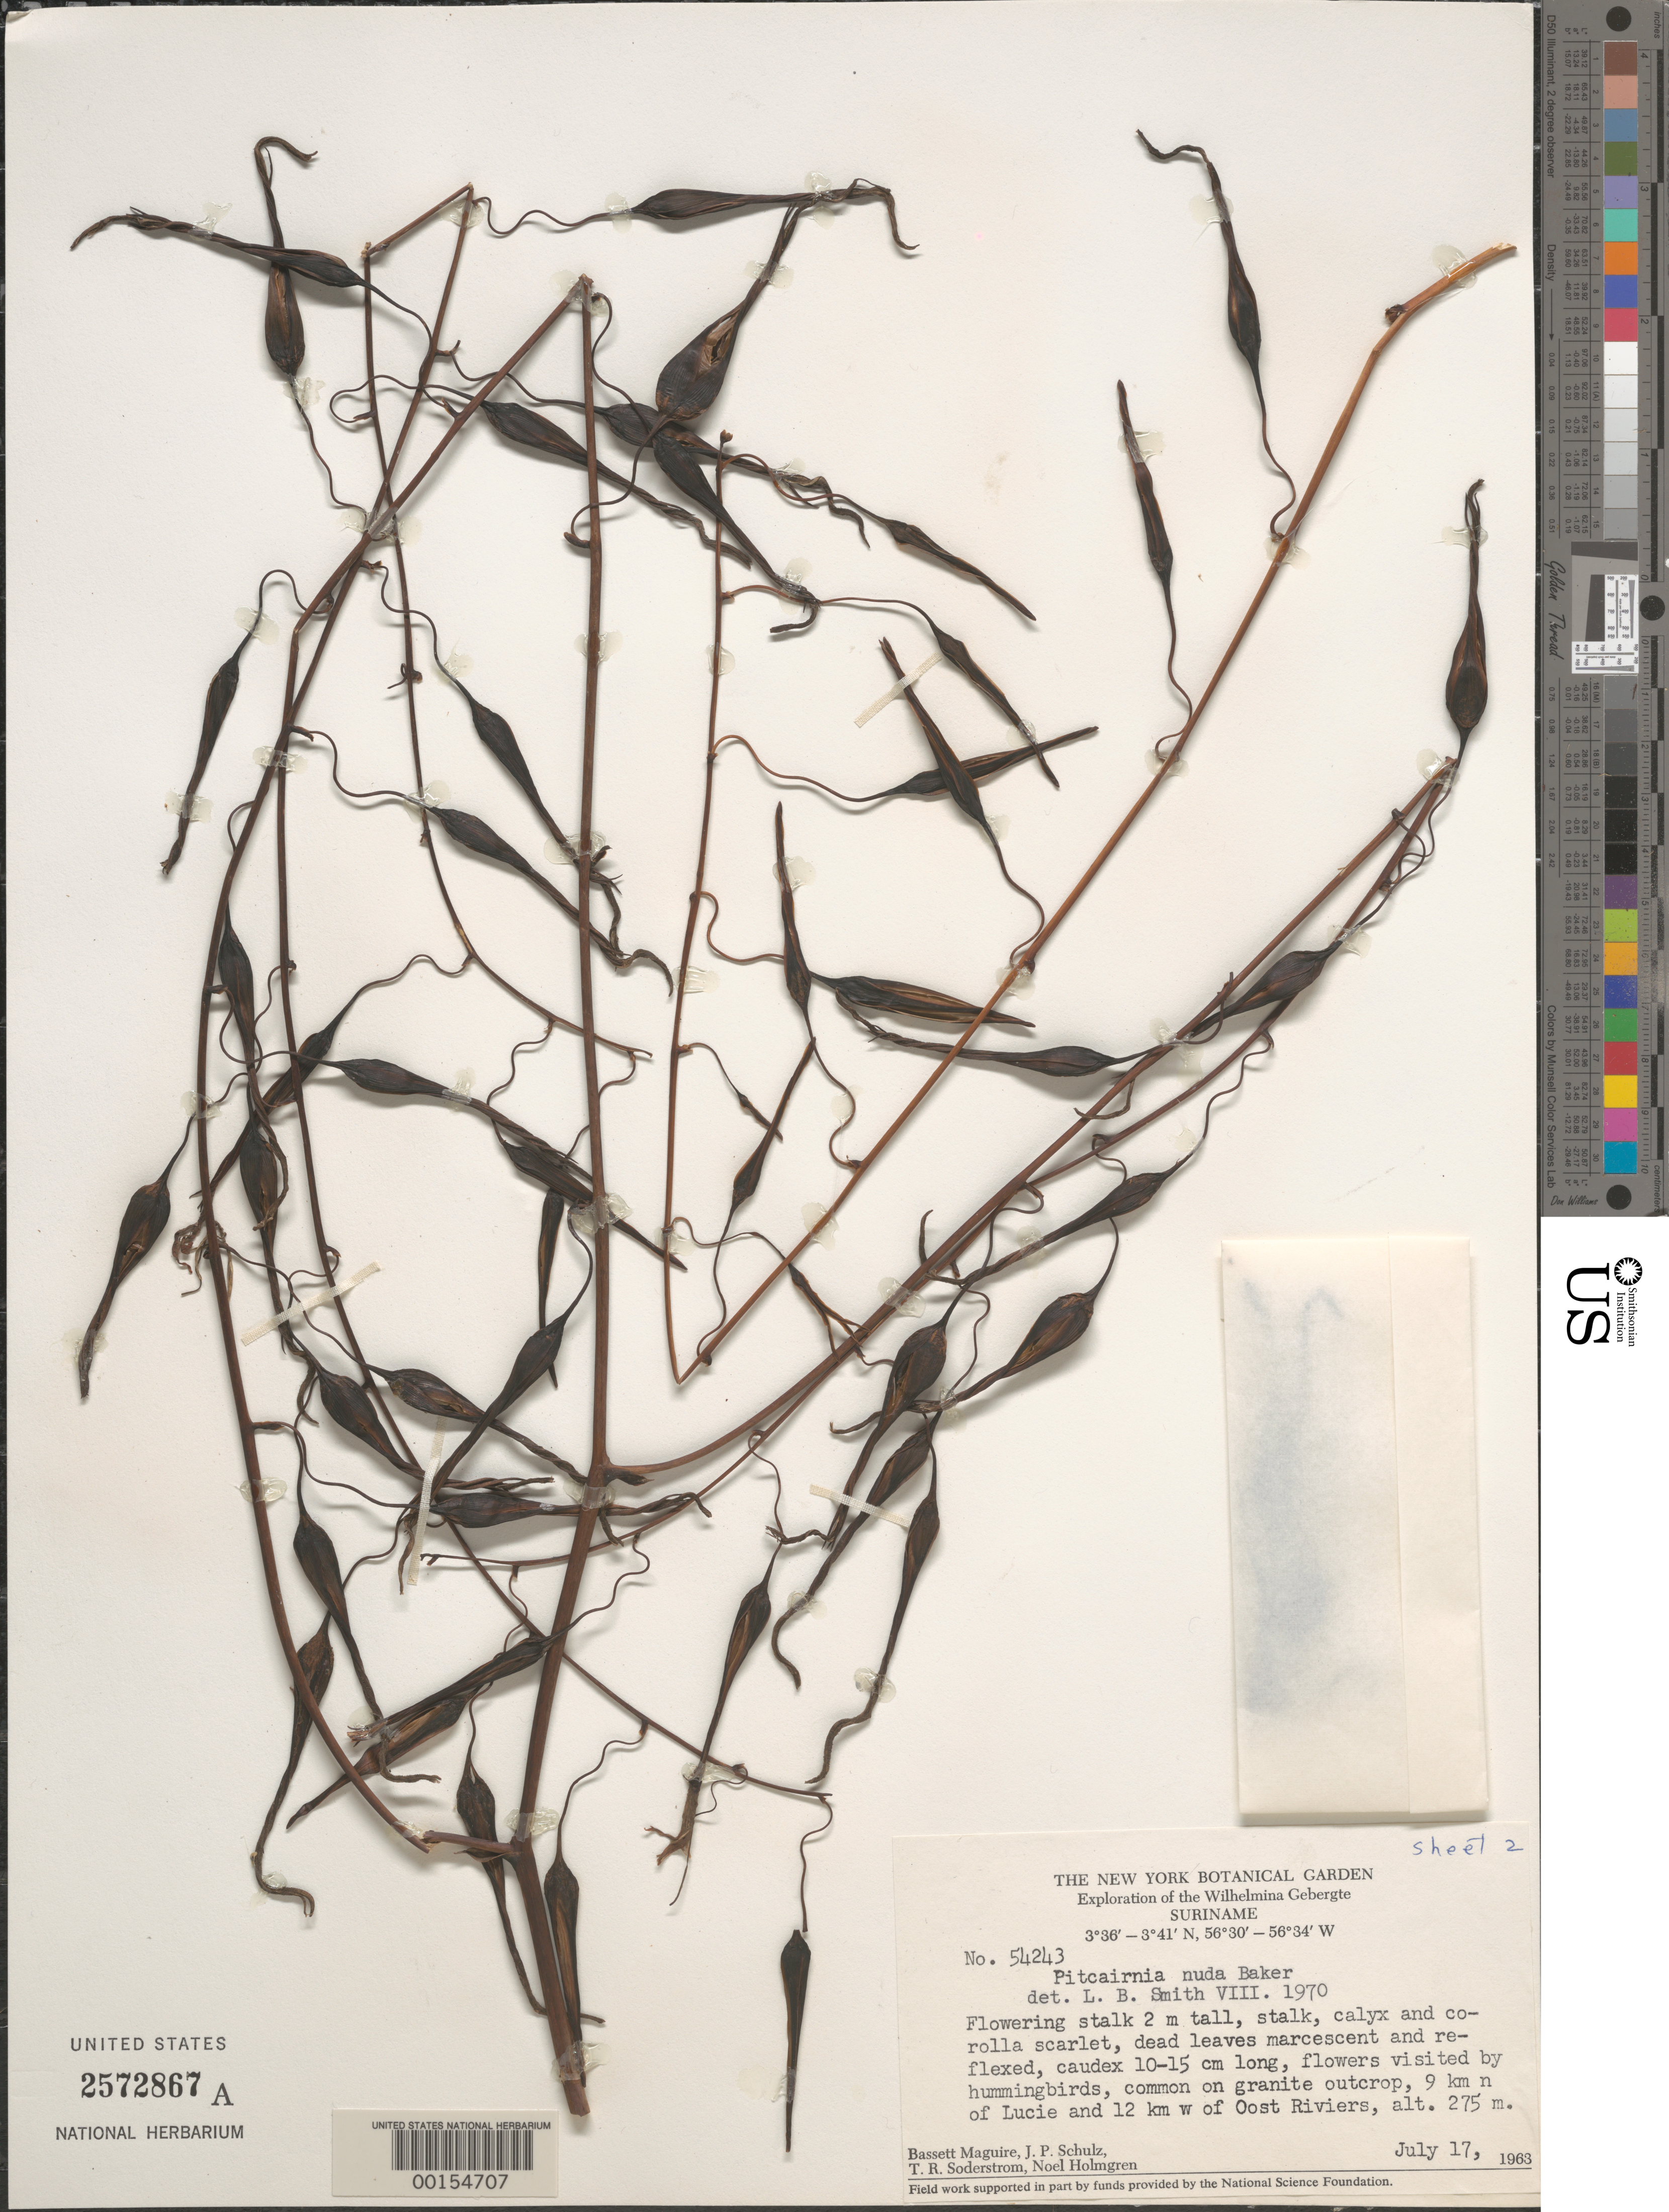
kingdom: Plantae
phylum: Tracheophyta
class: Liliopsida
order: Poales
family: Bromeliaceae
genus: Pitcairnia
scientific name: Pitcairnia nuda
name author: Baker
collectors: B. Maguire, J. P. Schulz, T. R. Soderstrom & N. H. Holmgren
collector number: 54243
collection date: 1963-07-17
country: Suriname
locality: The Wilhelmina Gebergte. 9 km n of Lucie and 12 km w of Oost Riviers.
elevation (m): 275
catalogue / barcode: US 2572867A